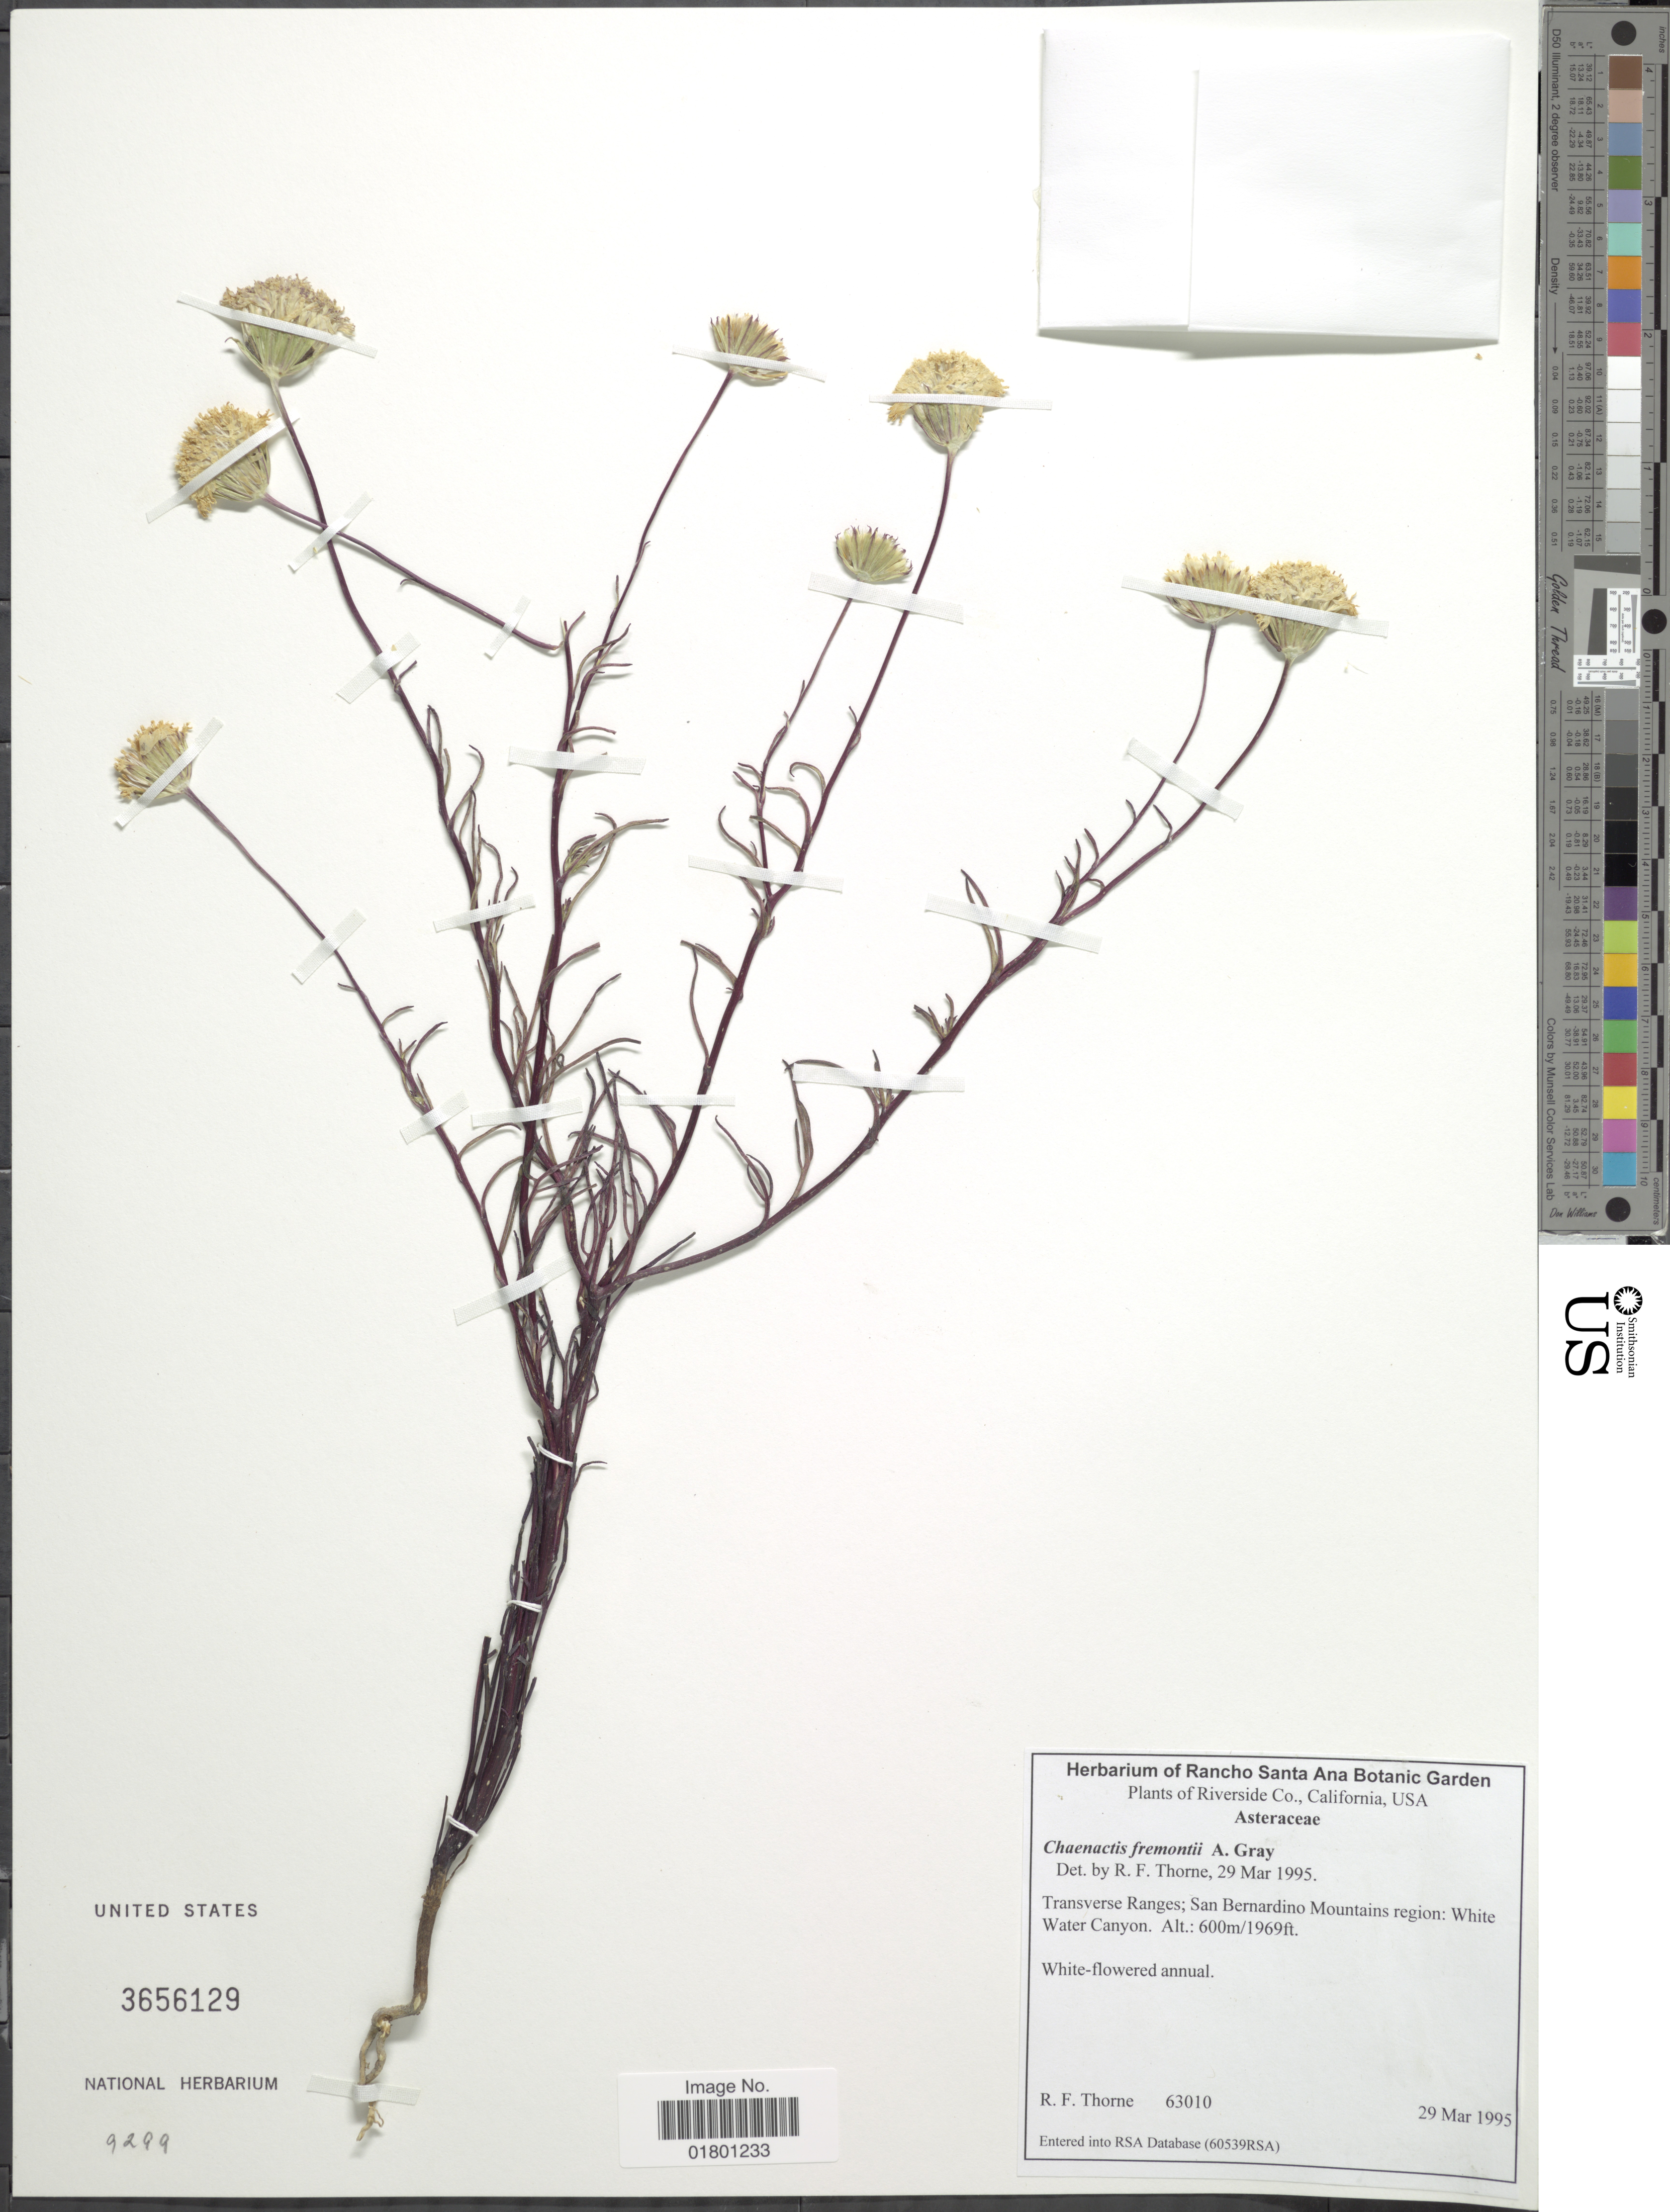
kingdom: Plantae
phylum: Tracheophyta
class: Magnoliopsida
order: Asterales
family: Asteraceae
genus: Chaenactis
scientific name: Chaenactis fremontii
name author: A. Gray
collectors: R. F. Thorne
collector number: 63010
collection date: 1995-03-29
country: United States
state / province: California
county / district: Riverside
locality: Riverside Co., Transverse Rangers; San Bernardino Mountains region: White Water Canyon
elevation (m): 600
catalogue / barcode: US 3656129